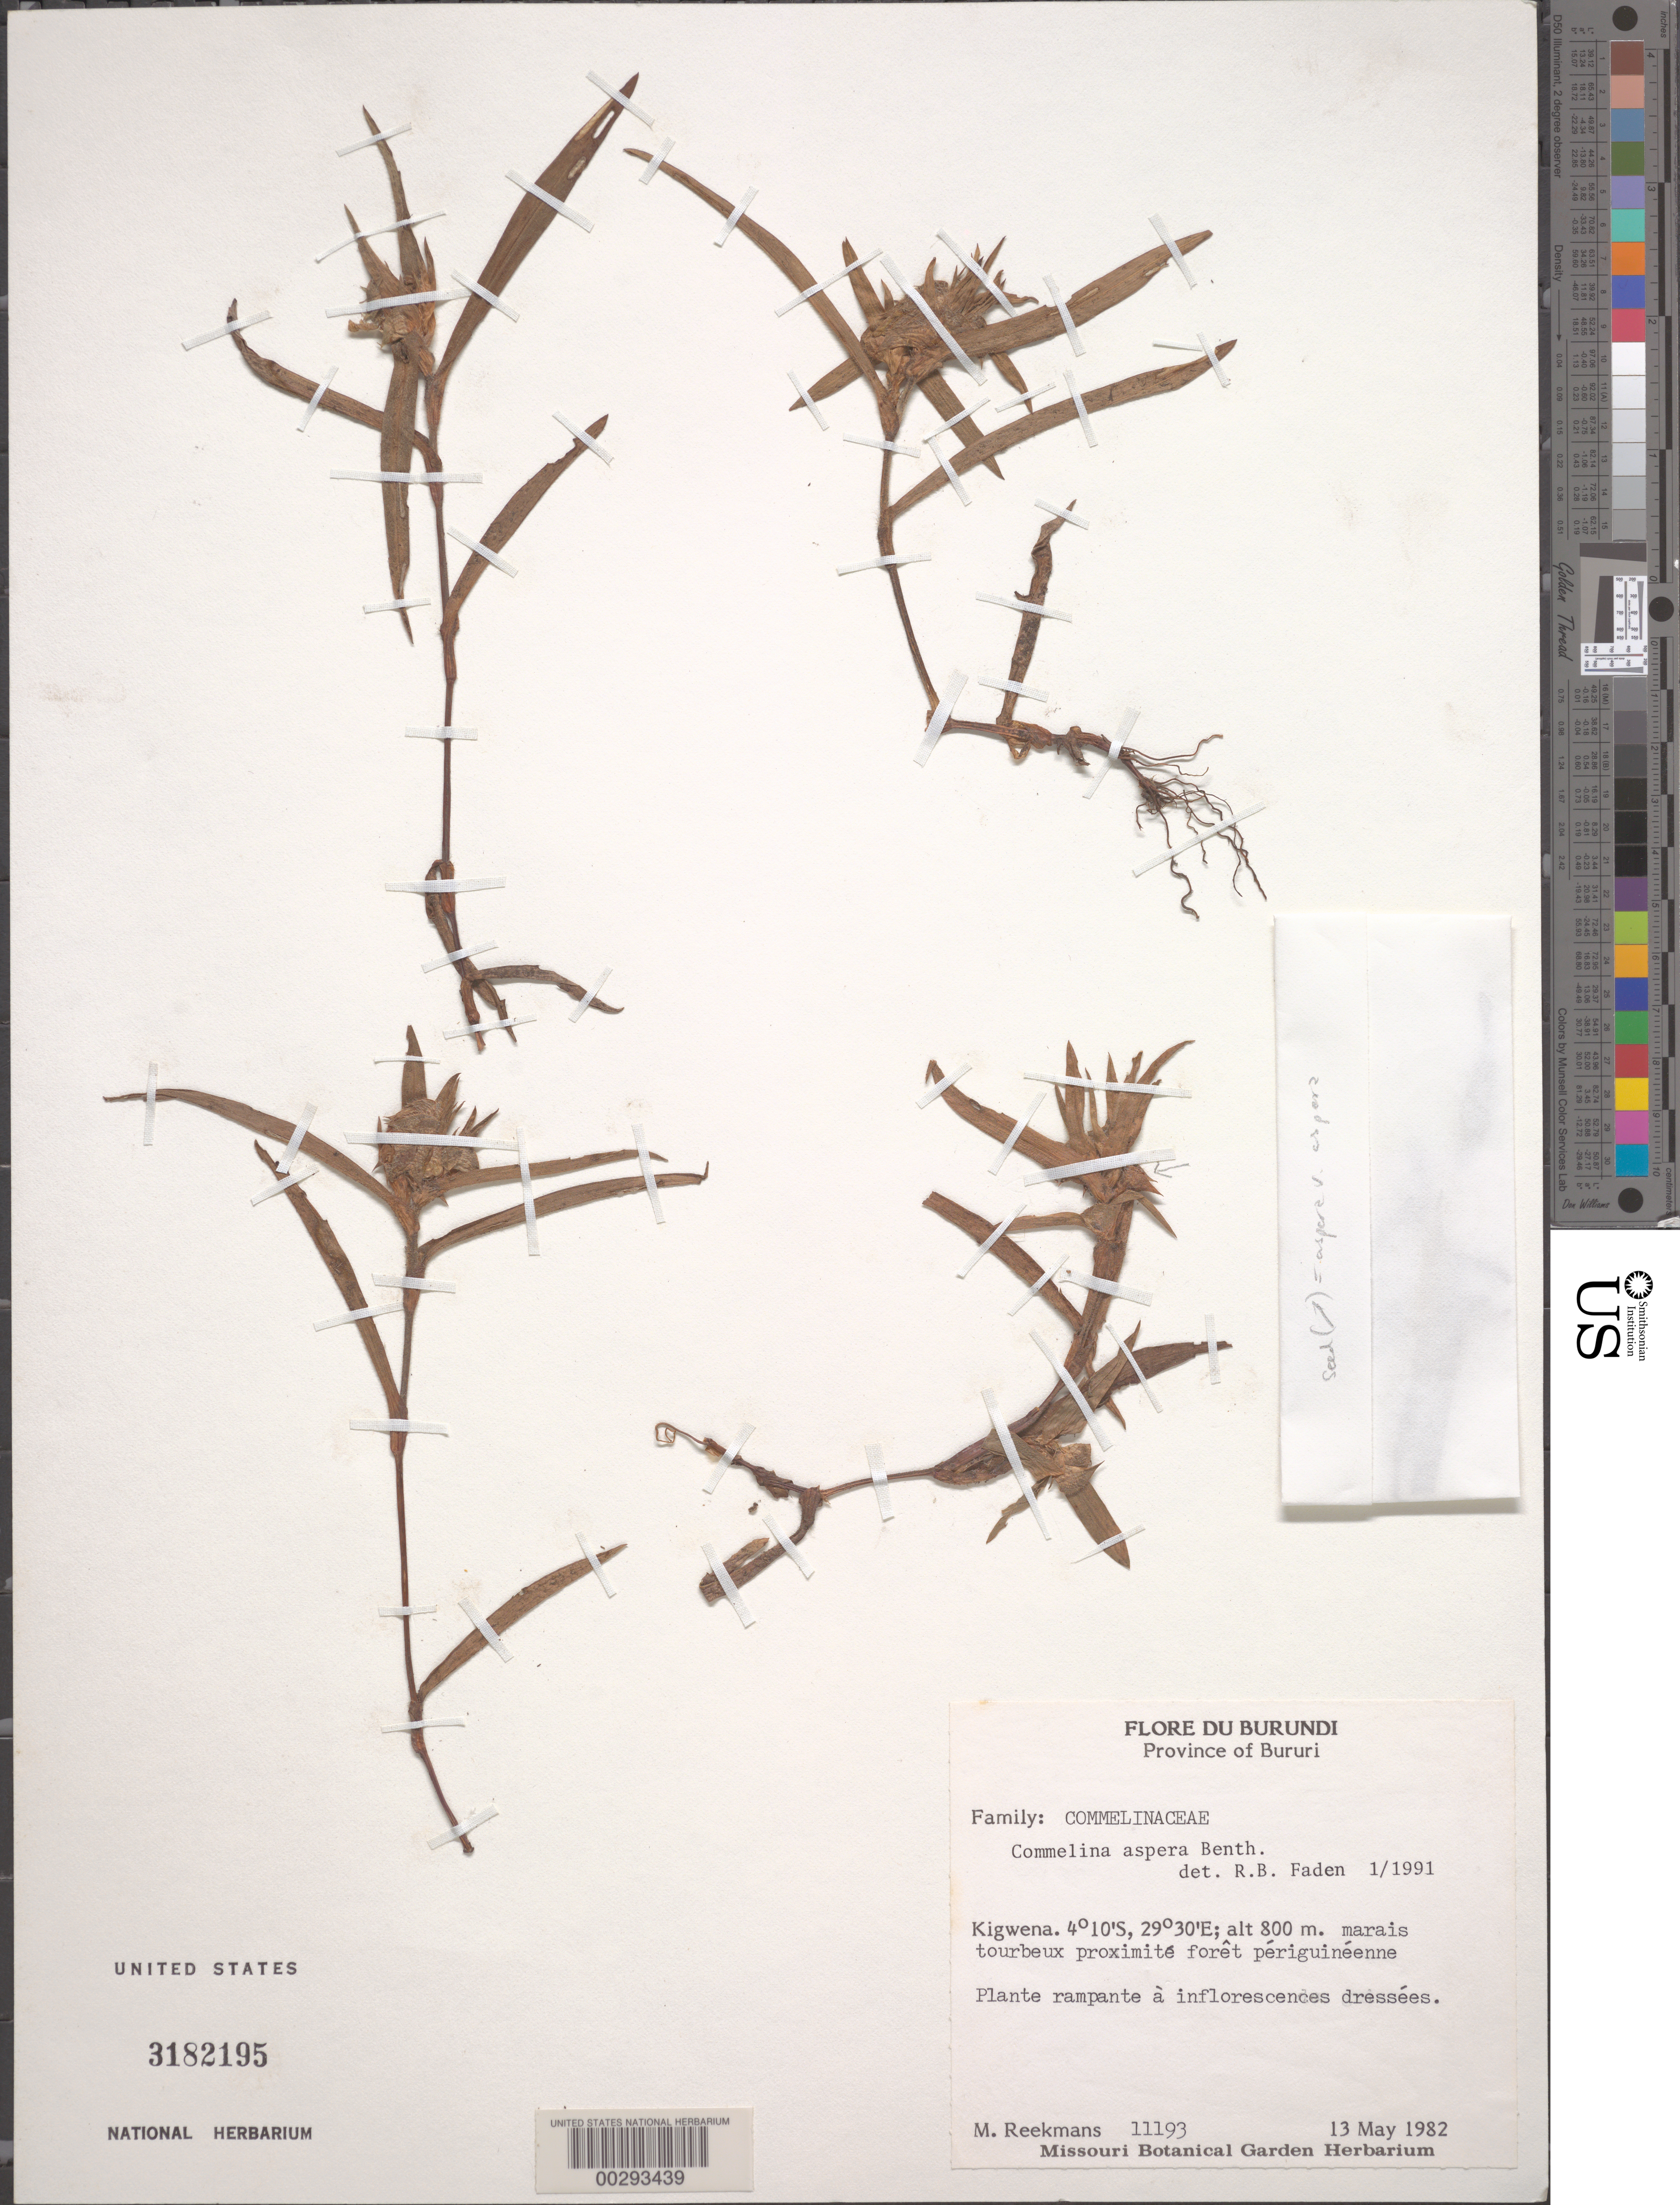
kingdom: Plantae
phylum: Tracheophyta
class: Liliopsida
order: Commelinales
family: Commelinaceae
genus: Commelina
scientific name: Commelina aspera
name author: G. Don ex Benth.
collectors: M. Reekmans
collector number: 11193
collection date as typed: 13 May 1982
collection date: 1982-05-13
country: Burundi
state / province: Bururi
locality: Kigwena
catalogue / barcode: US 3182195